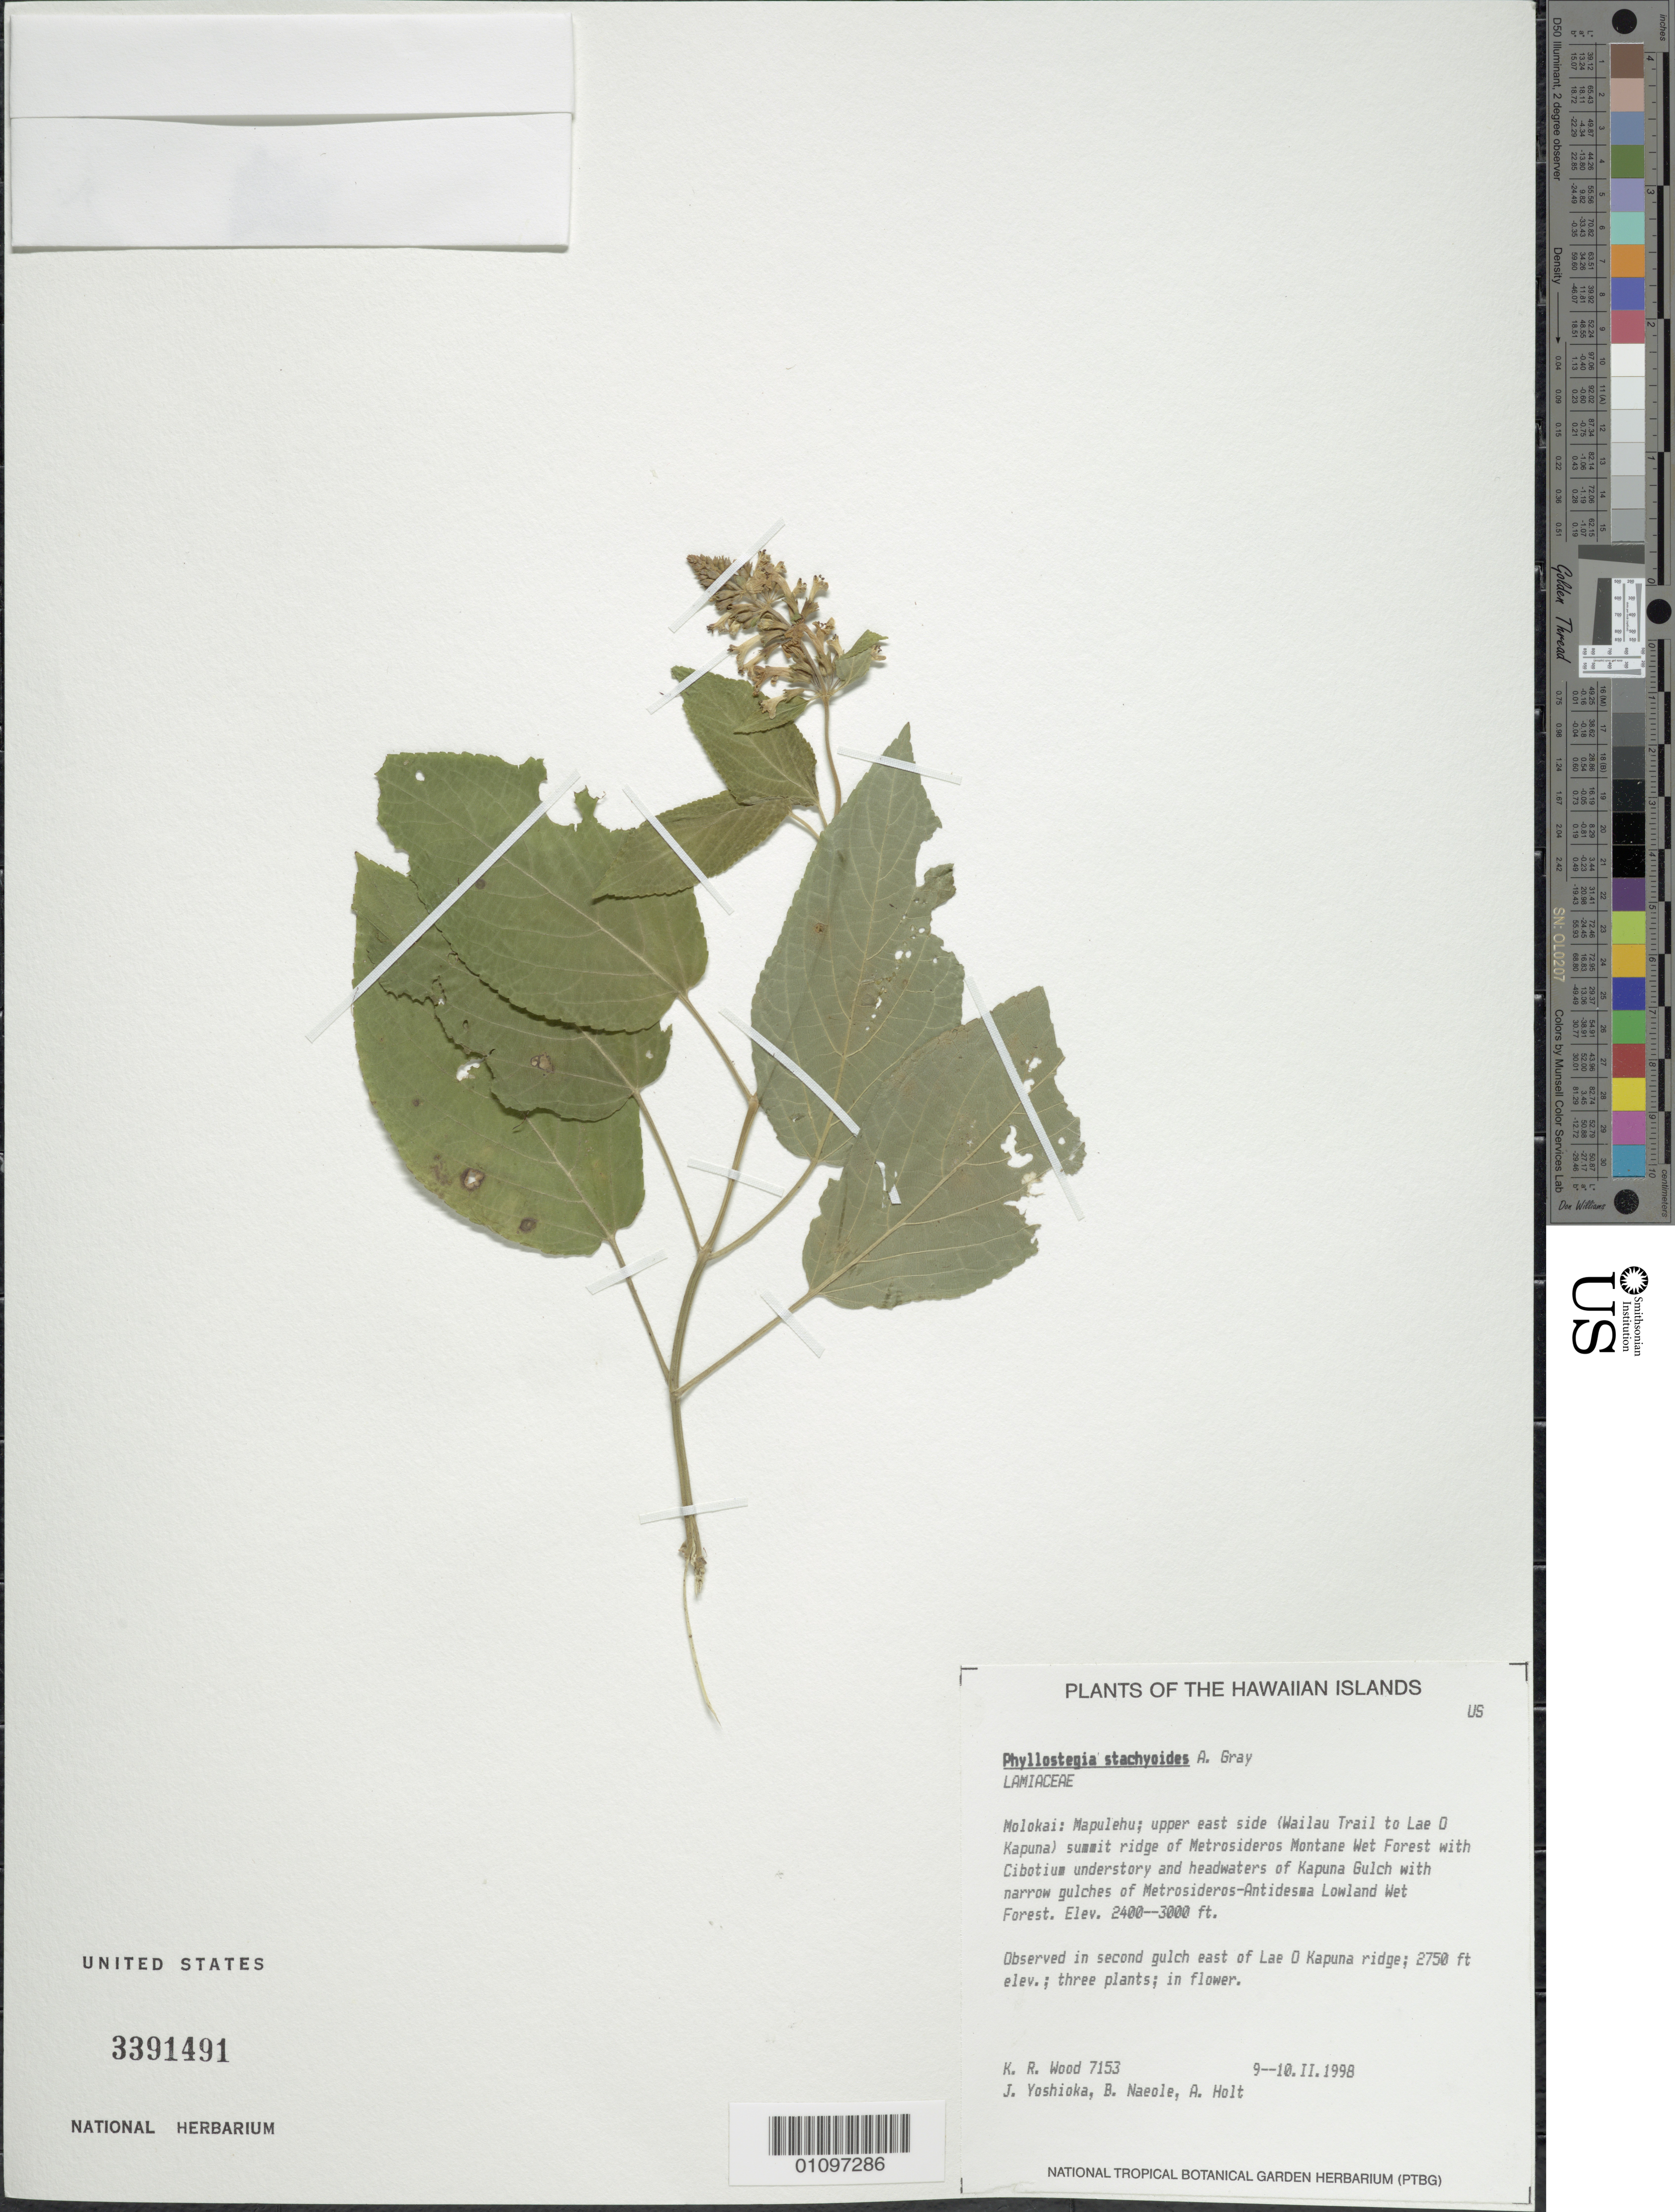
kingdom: Plantae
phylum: Tracheophyta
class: Magnoliopsida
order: Lamiales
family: Lamiaceae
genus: Phyllostegia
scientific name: Phyllostegia stachyoides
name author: A. Gray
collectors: K. R. Wood, J. Yoshioka, B. Naeole & A. Holt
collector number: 7153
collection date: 1998-02-09,1998-02-10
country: United States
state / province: Hawaii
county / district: Maui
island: Moloka'i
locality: Mapulehu, upper east side (Wailau Trail to Lae O Kapuna), second gulch east of Lae O Kapuna ridge.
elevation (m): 838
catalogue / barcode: US 3391491